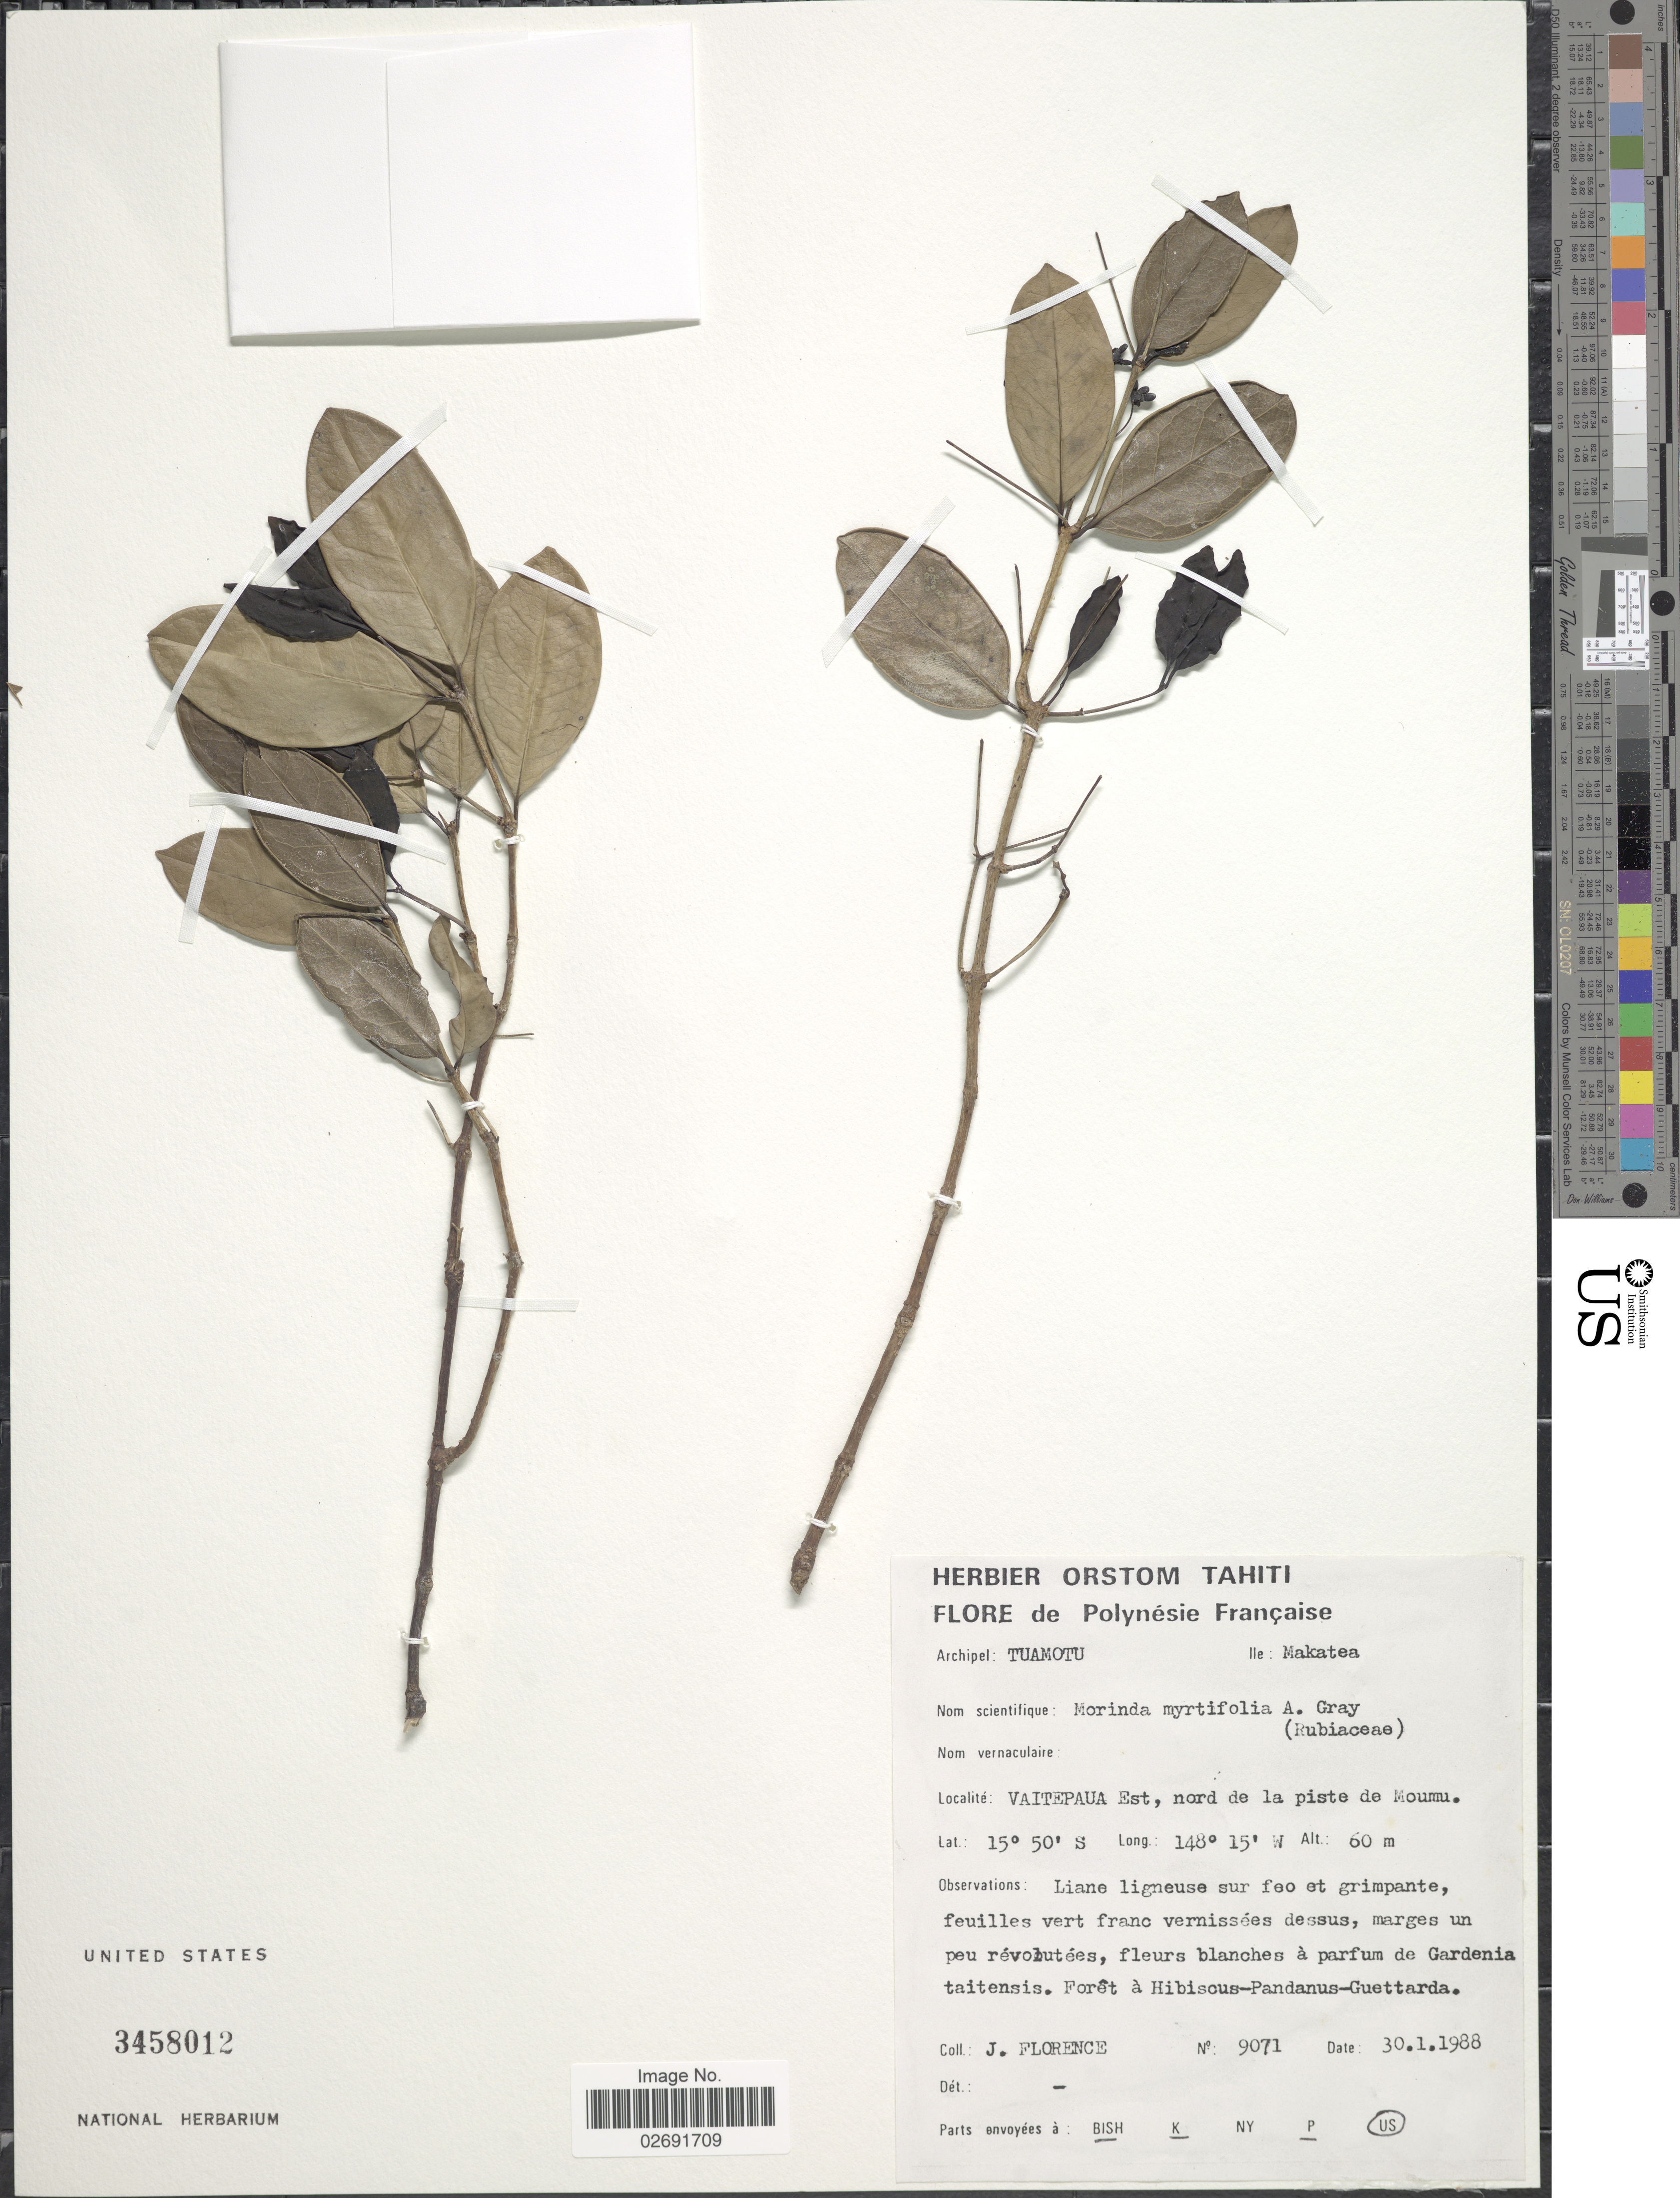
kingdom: Plantae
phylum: Tracheophyta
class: Magnoliopsida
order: Gentianales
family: Rubiaceae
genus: Gynochthodes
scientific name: Gynochthodes myrtifolia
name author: (A. Gray) Razafim. & B. Bremer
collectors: J. Florence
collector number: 9071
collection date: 1988-01-30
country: French Polynesia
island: Makatea [Aurora]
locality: Archipel: Tuamotu. Ile: Makatea. Vaitepaua Est, nord de la piste de Moumu.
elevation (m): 60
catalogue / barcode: US 3458012